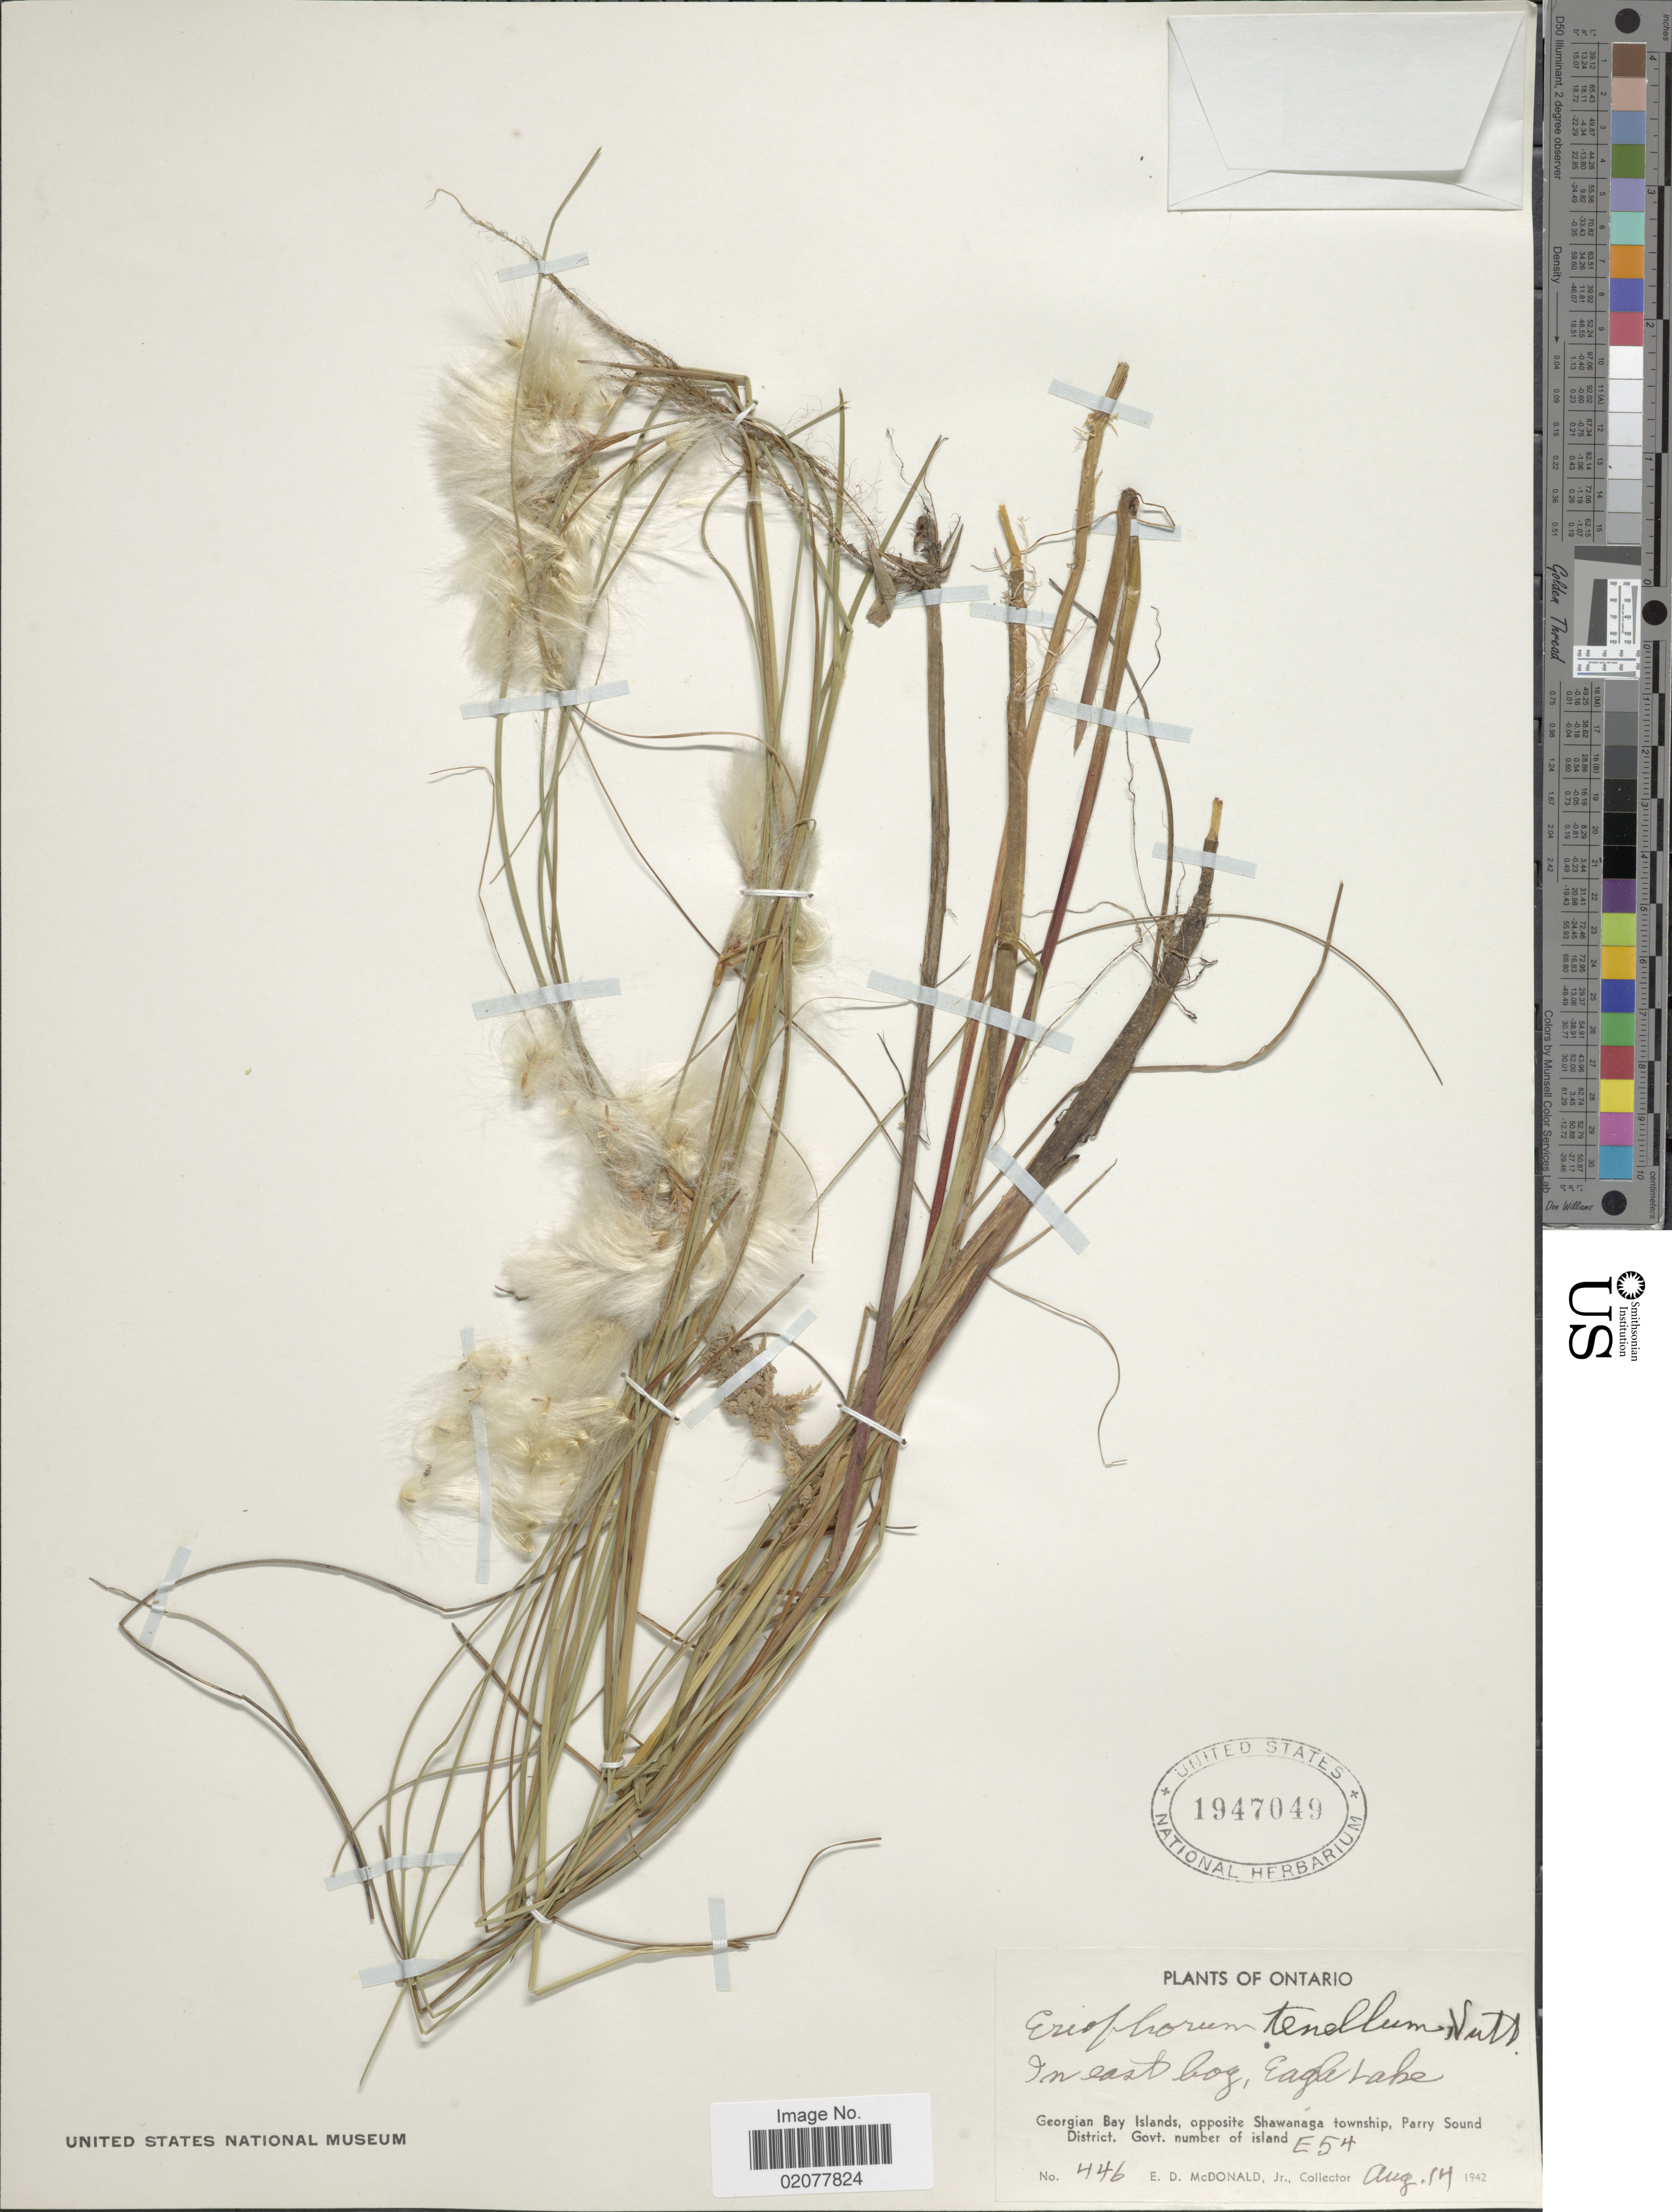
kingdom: Plantae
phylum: Tracheophyta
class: Liliopsida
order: Poales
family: Cyperaceae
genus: Eriophorum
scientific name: Eriophorum tenellum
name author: Nutt.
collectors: E. D. McDonald Jr.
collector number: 446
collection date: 1942-08-14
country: Canada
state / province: Ontario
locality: In east bog, Eagle Lake. Georgian Bay Islands, opposite Shawanaga township, Parry Sound District. Govt. number of island E54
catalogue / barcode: US 1947049